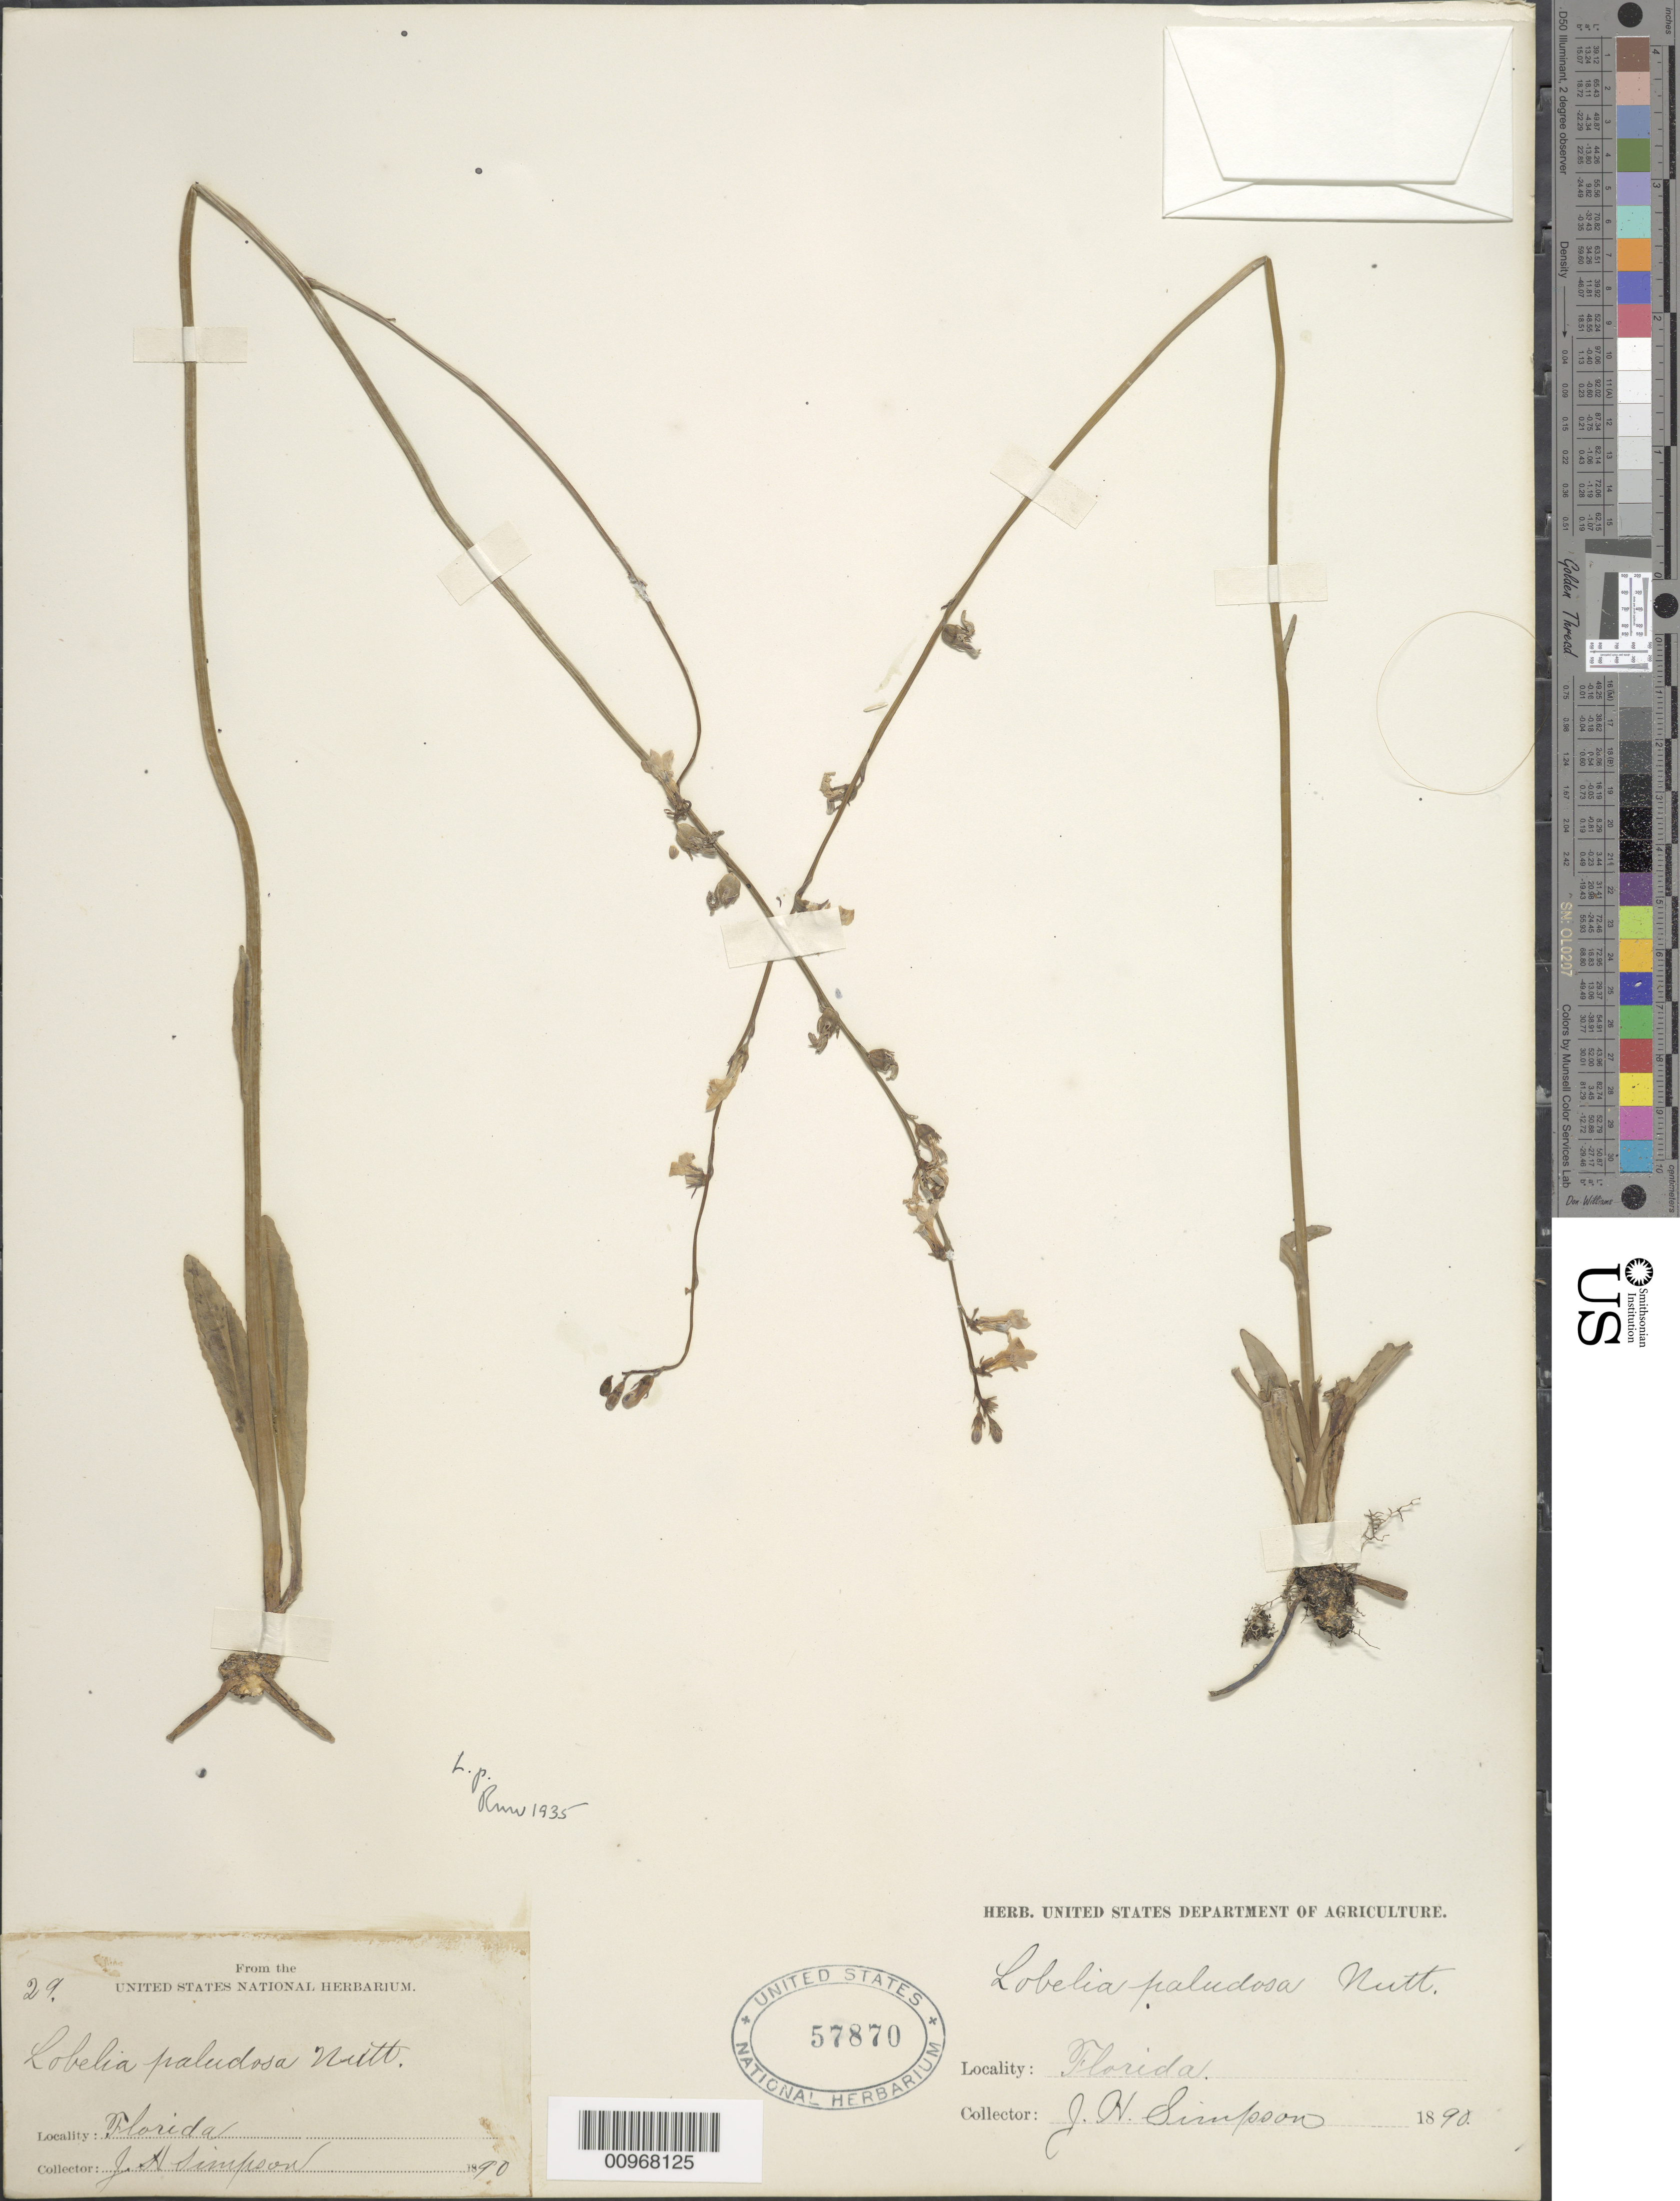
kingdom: Plantae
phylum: Tracheophyta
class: Magnoliopsida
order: Asterales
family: Campanulaceae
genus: Lobelia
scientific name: Lobelia paludosa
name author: Nutt.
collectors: J. H. Simpson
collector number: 29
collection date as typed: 1890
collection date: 1890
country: United States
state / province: Florida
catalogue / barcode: US 57870